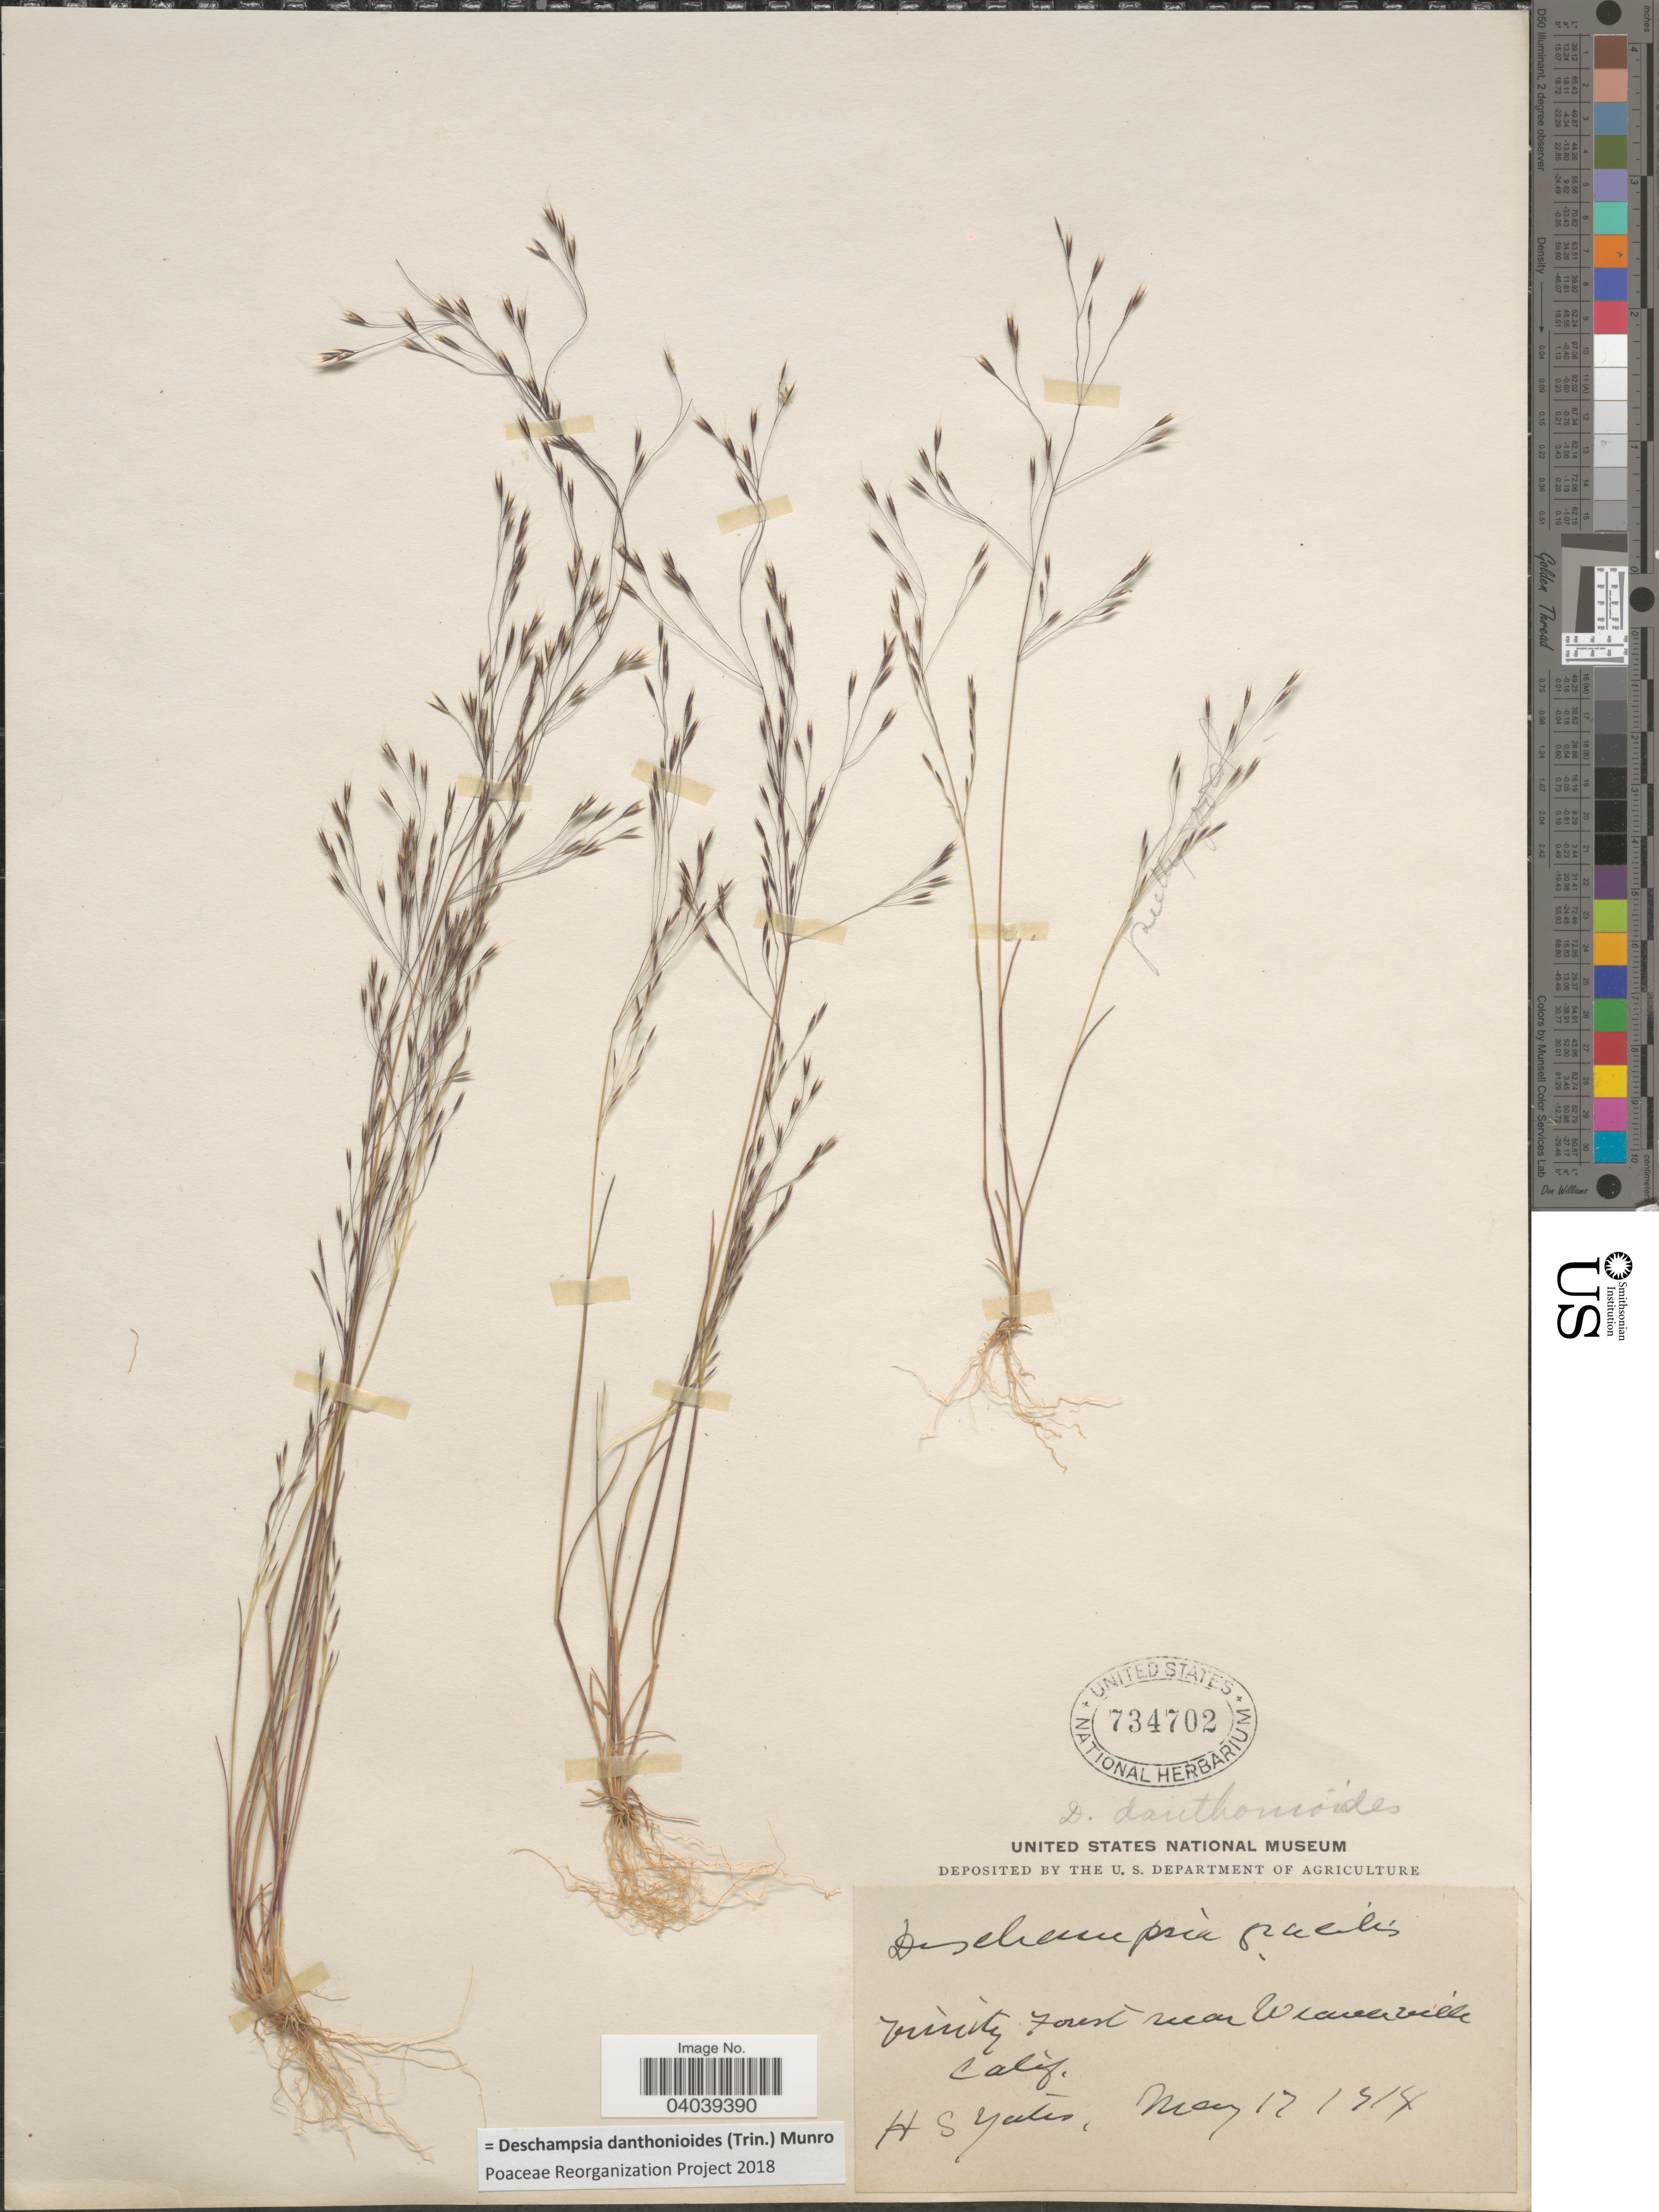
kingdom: Plantae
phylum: Tracheophyta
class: Liliopsida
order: Poales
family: Poaceae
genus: Deschampsia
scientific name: Deschampsia danthonioides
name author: (Trin.) Munro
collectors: H. S. Yates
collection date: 1914-05-17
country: United States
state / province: California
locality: Viicnity forest near Weaverville.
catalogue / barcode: US 734702